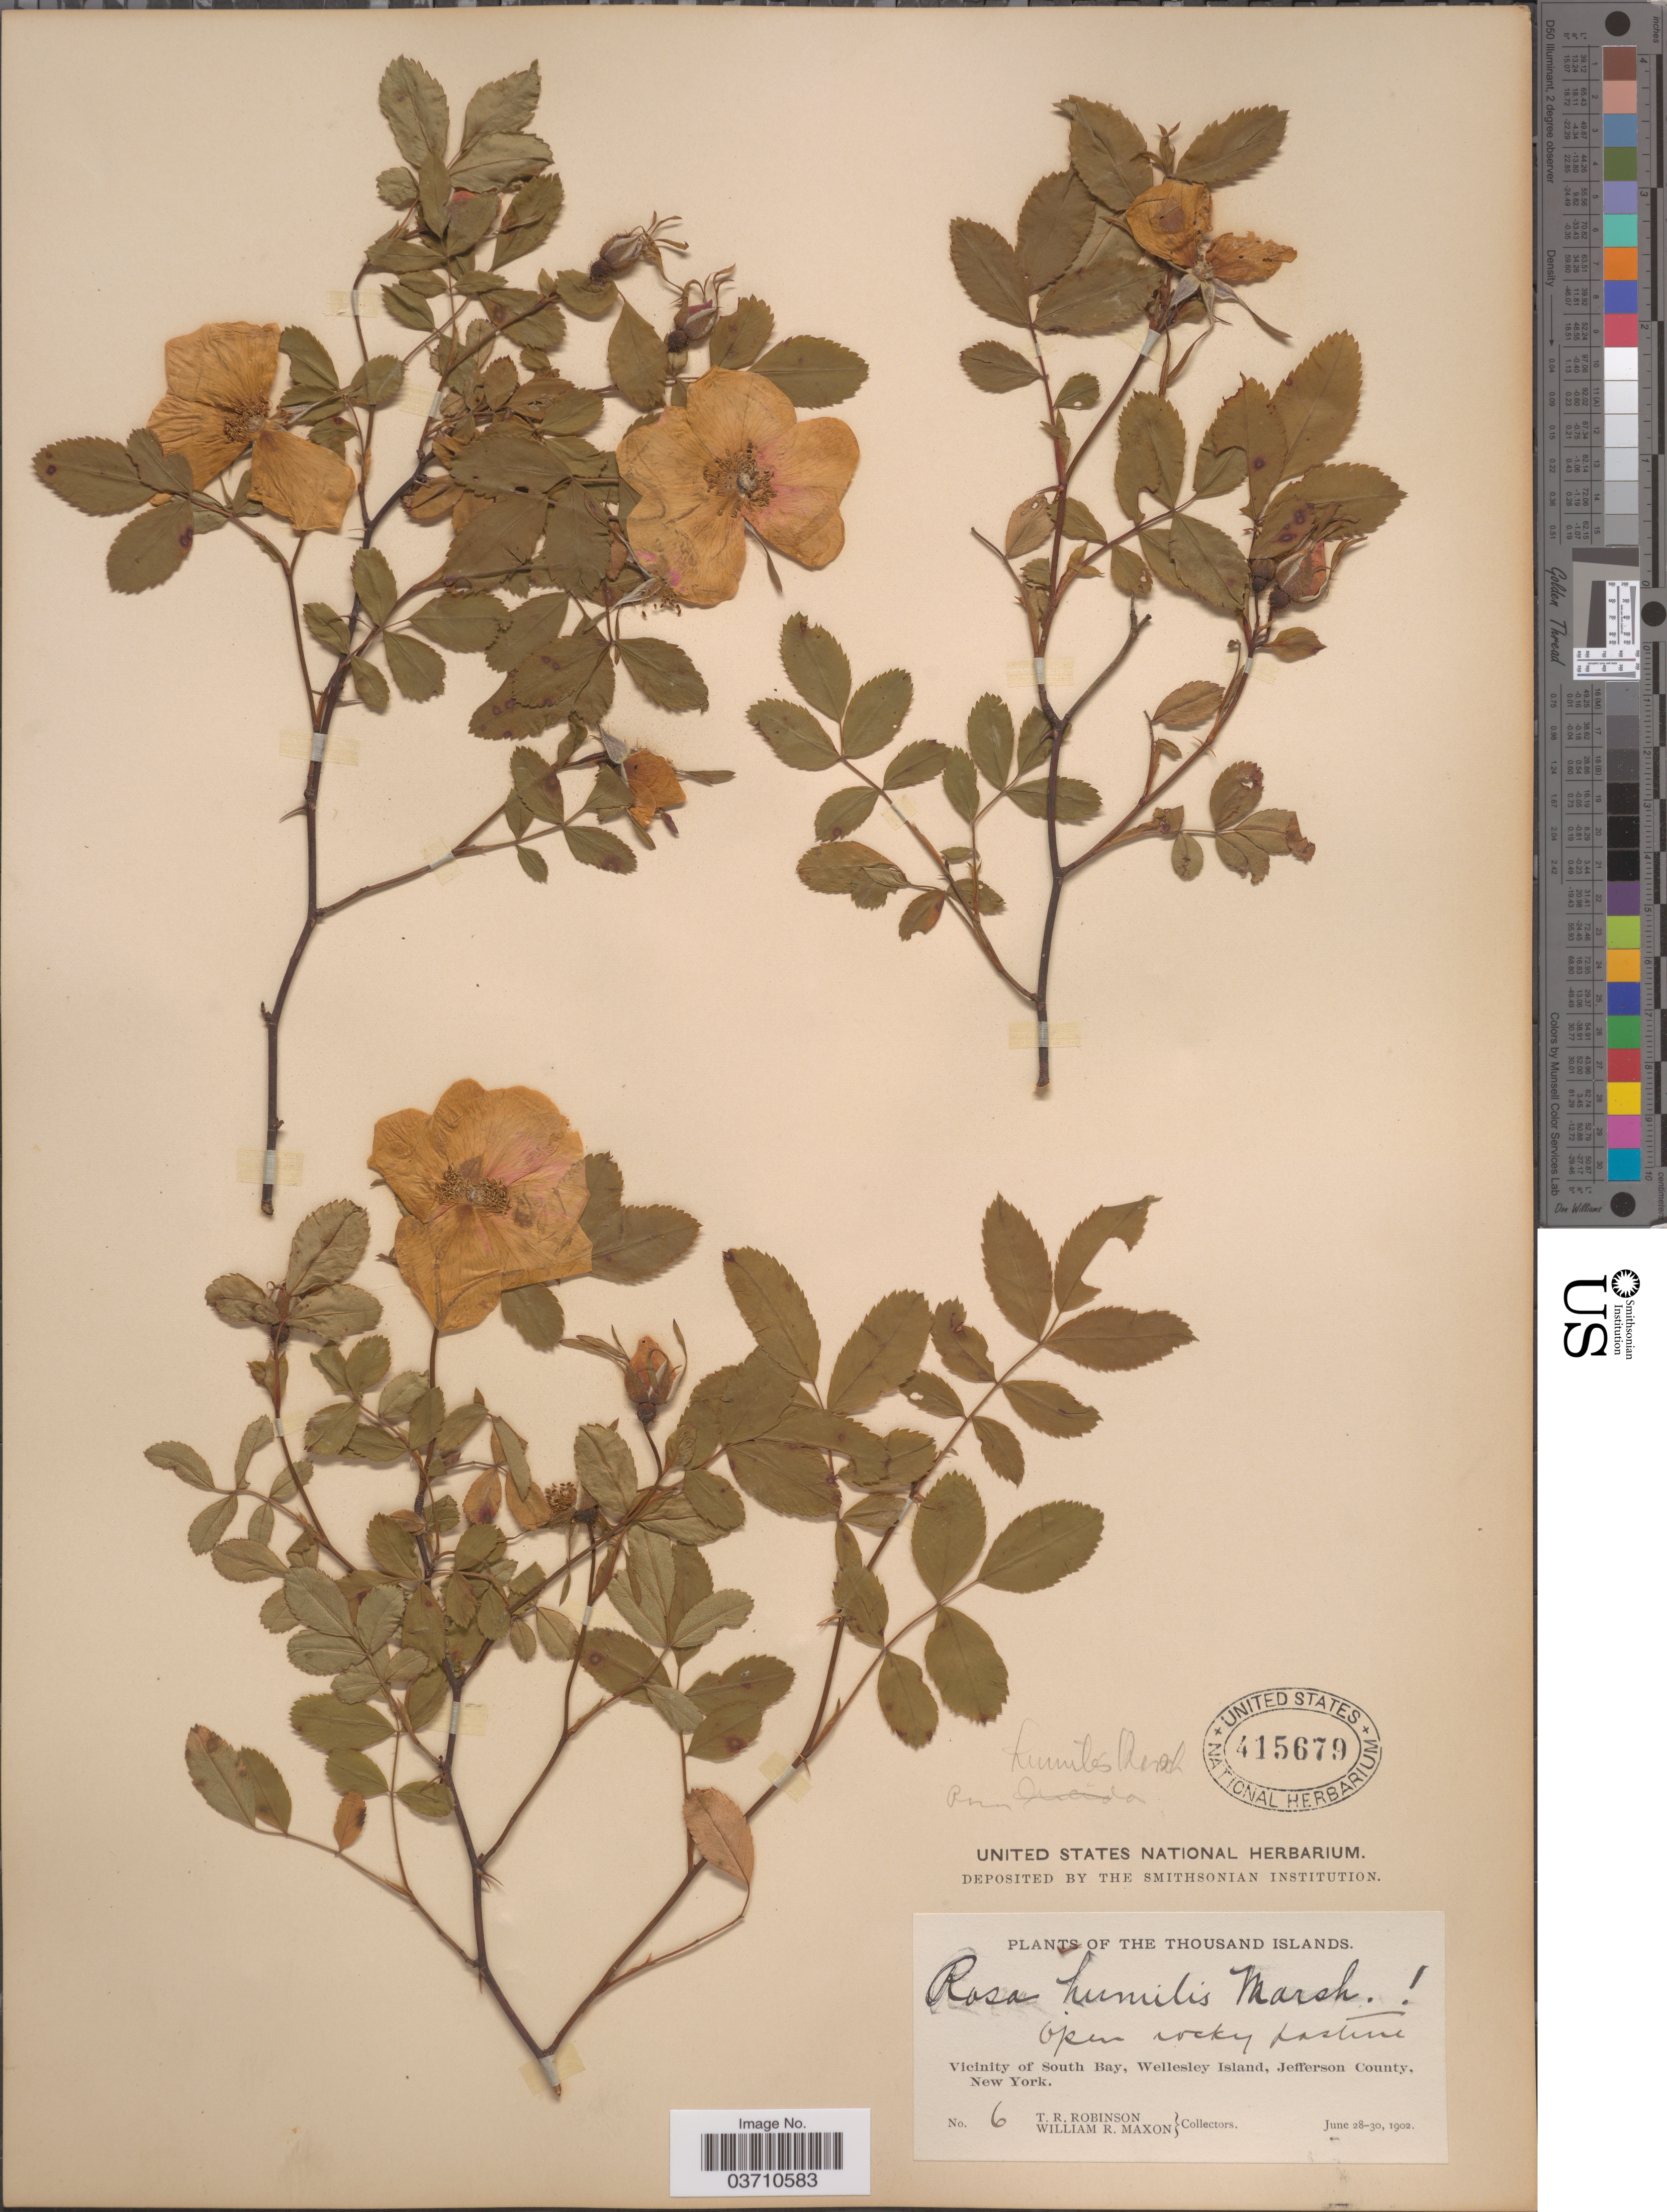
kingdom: Plantae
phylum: Tracheophyta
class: Magnoliopsida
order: Rosales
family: Rosaceae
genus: Rosa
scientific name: Rosa humilis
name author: Marshall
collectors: T. R. Robinson & W. R. Maxon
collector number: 6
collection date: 1902-06-28/1902-06-30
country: United States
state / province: New York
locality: The Thousand Islands. Vicinity of South Bay, Wellesley Island, Jefferson County.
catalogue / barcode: US 415679